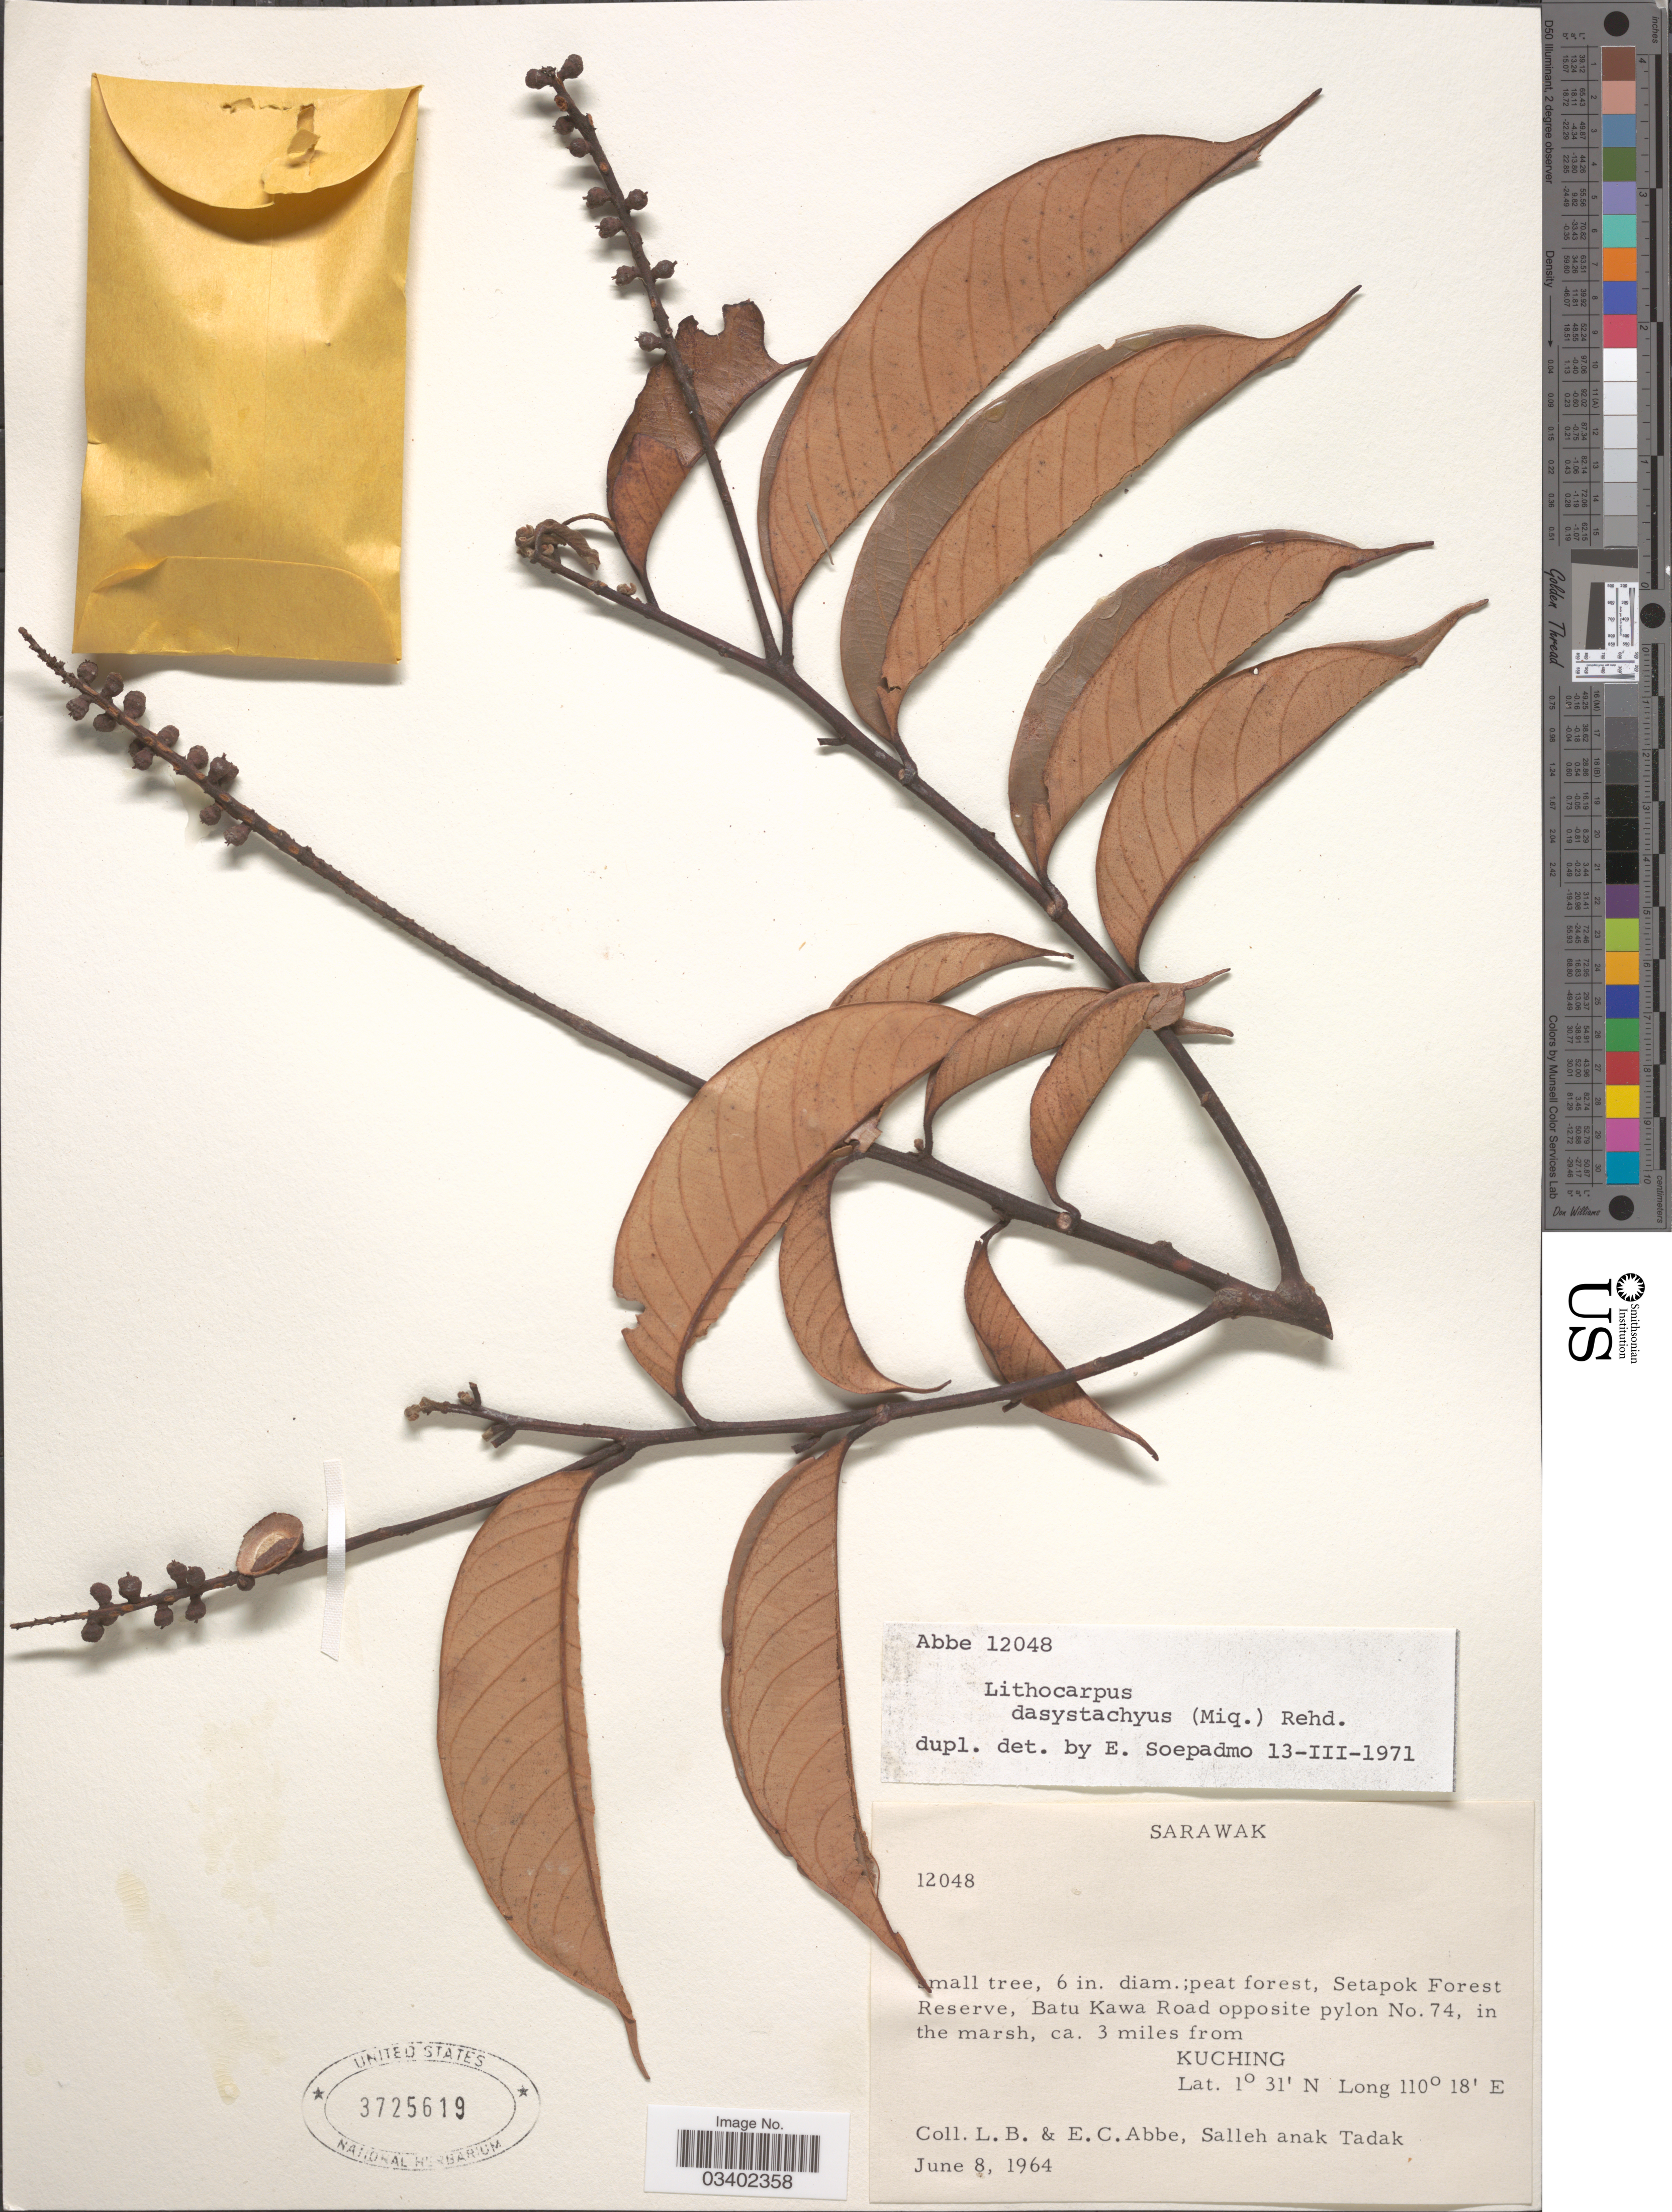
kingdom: Plantae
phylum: Tracheophyta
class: Magnoliopsida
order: Fagales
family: Fagaceae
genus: Lithocarpus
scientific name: Lithocarpus dasystachyus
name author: (Miq.) Rehder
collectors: L. B. Abbe, E. C. Abbe & Salleh anak Tada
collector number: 12048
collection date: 1964-06-08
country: Malaysia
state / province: Sarawak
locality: Setapok Forest Reserve, Batu Kawa Road opposite pylon No. 74, in the marsh, ca. 3 miles from Kuching.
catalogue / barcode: US 3725619